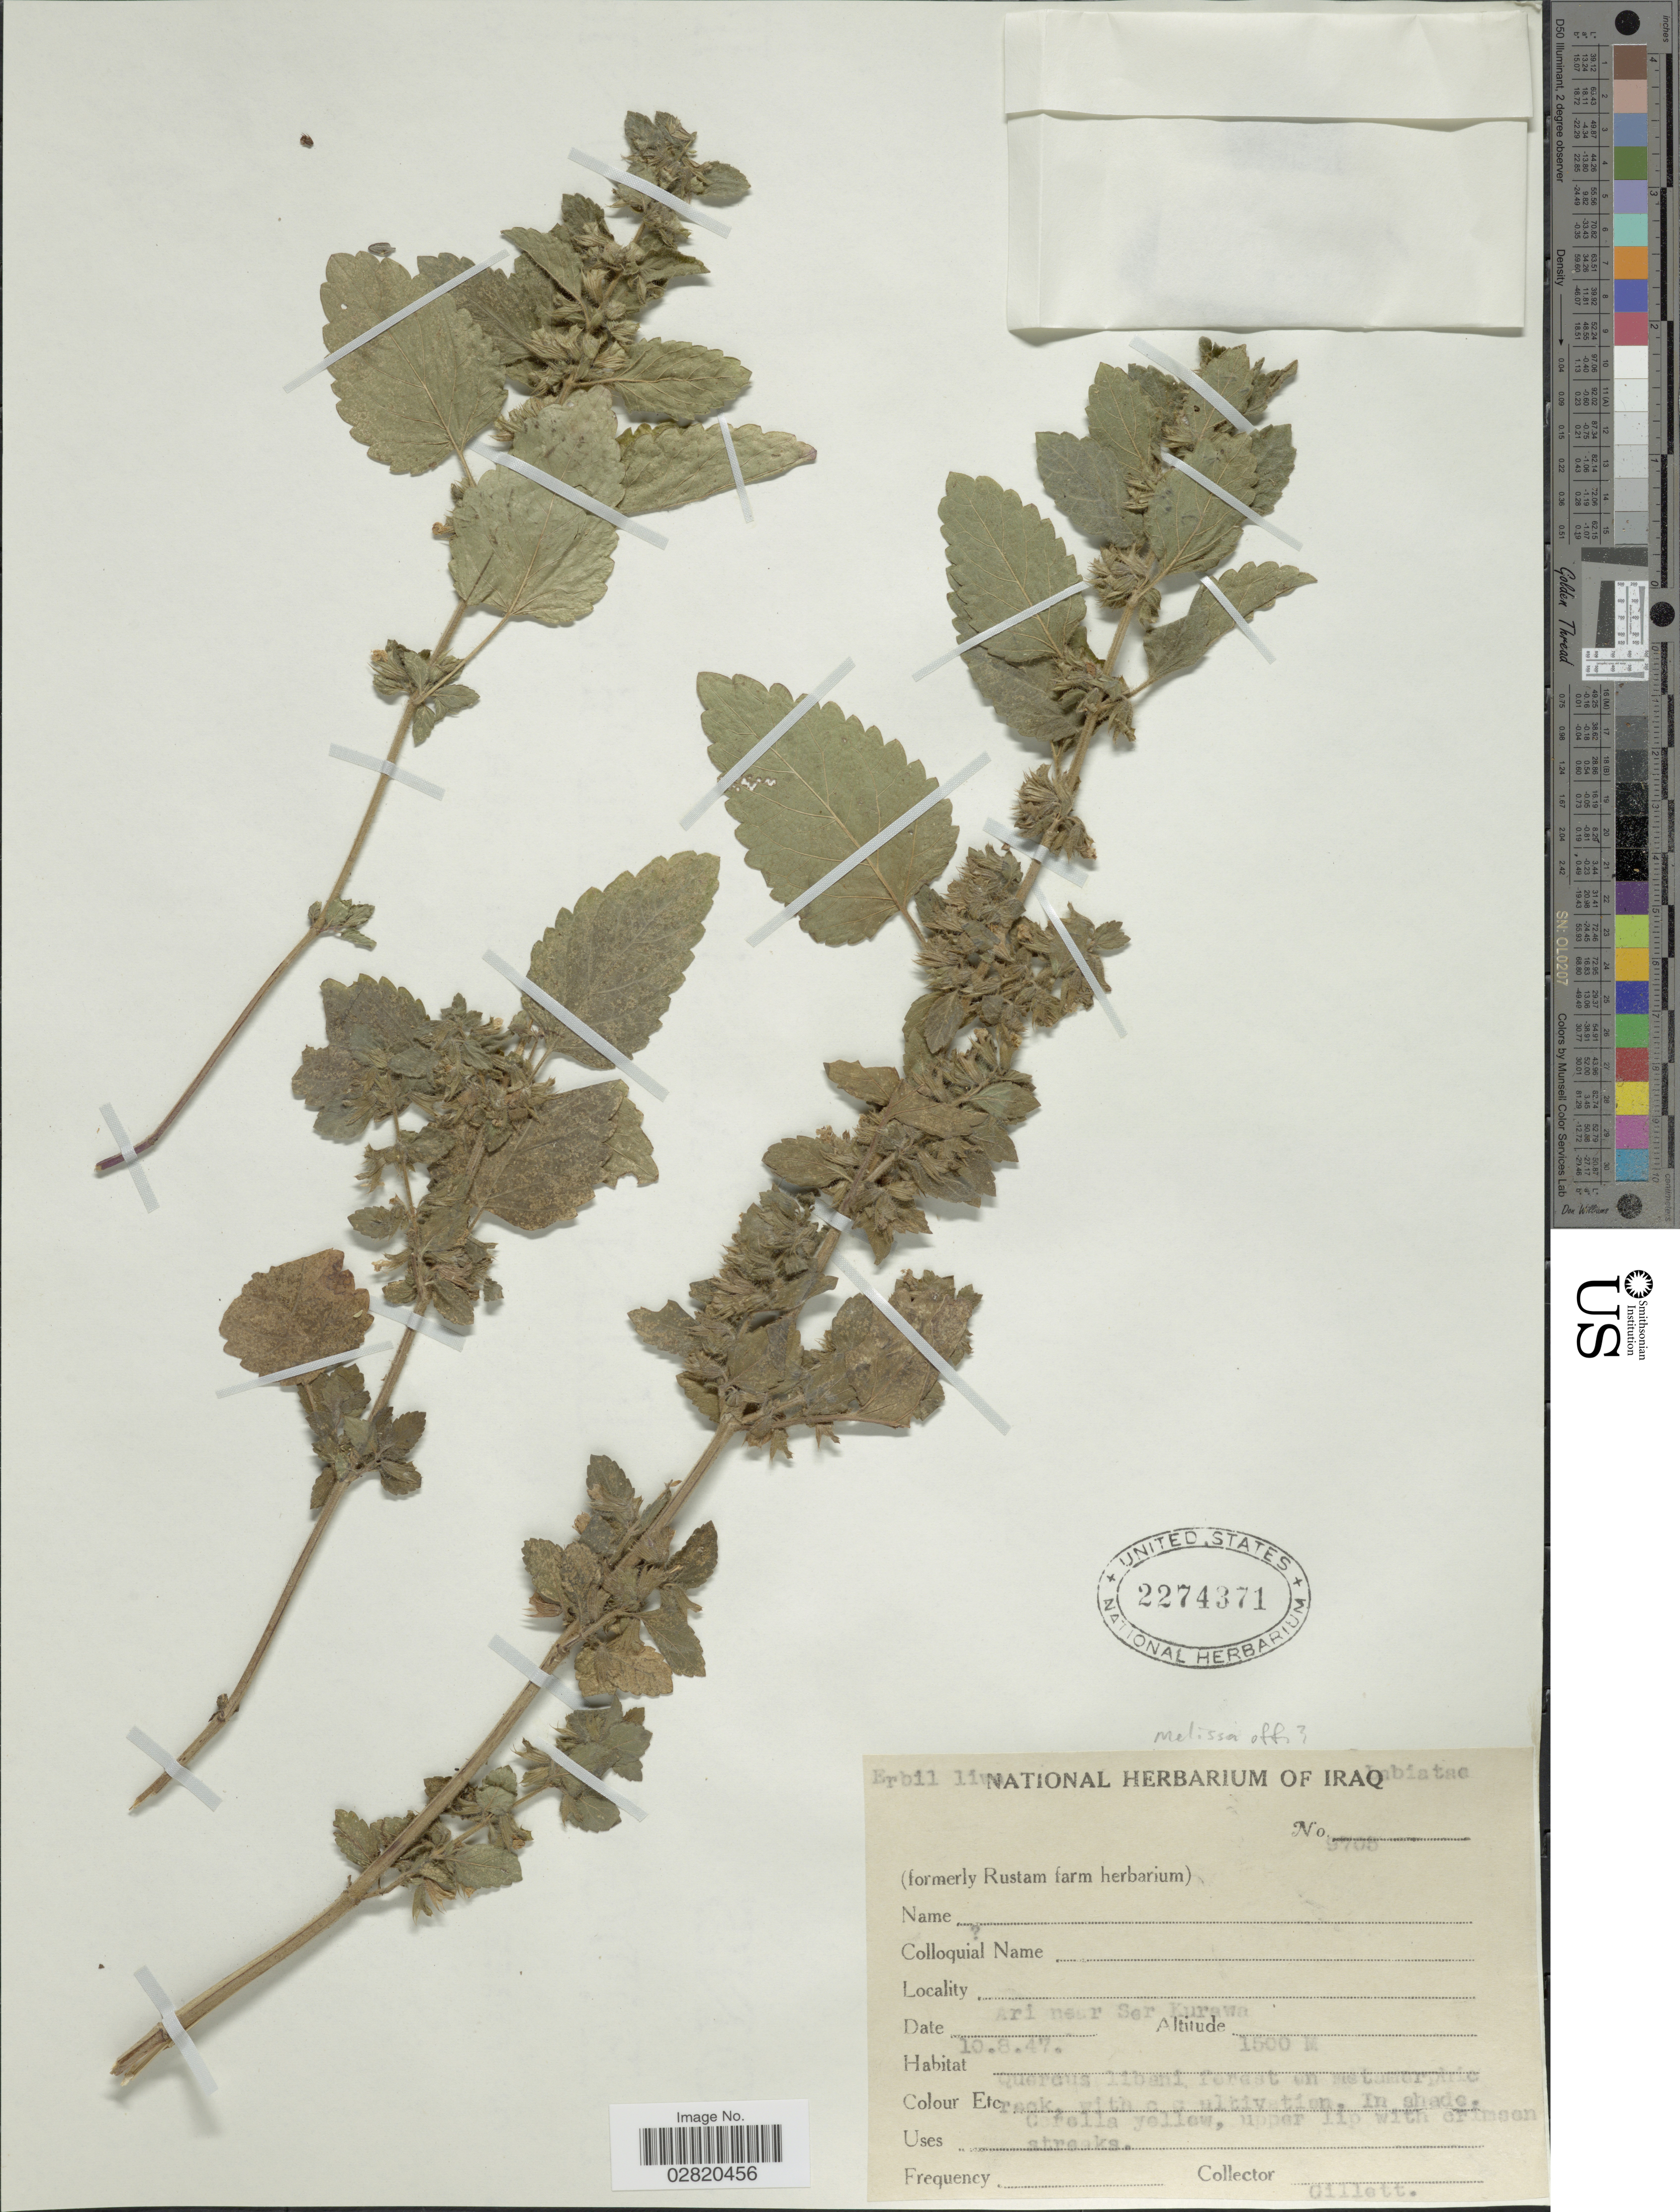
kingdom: Plantae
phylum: Tracheophyta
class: Magnoliopsida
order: Lamiales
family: Lamiaceae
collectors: Gillett, --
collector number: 9705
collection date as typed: Transcribed d/m/y: 10/8/47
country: Iraq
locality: Erbil liwa. Ari near Ser Kurawa.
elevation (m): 1500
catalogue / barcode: US 2274371